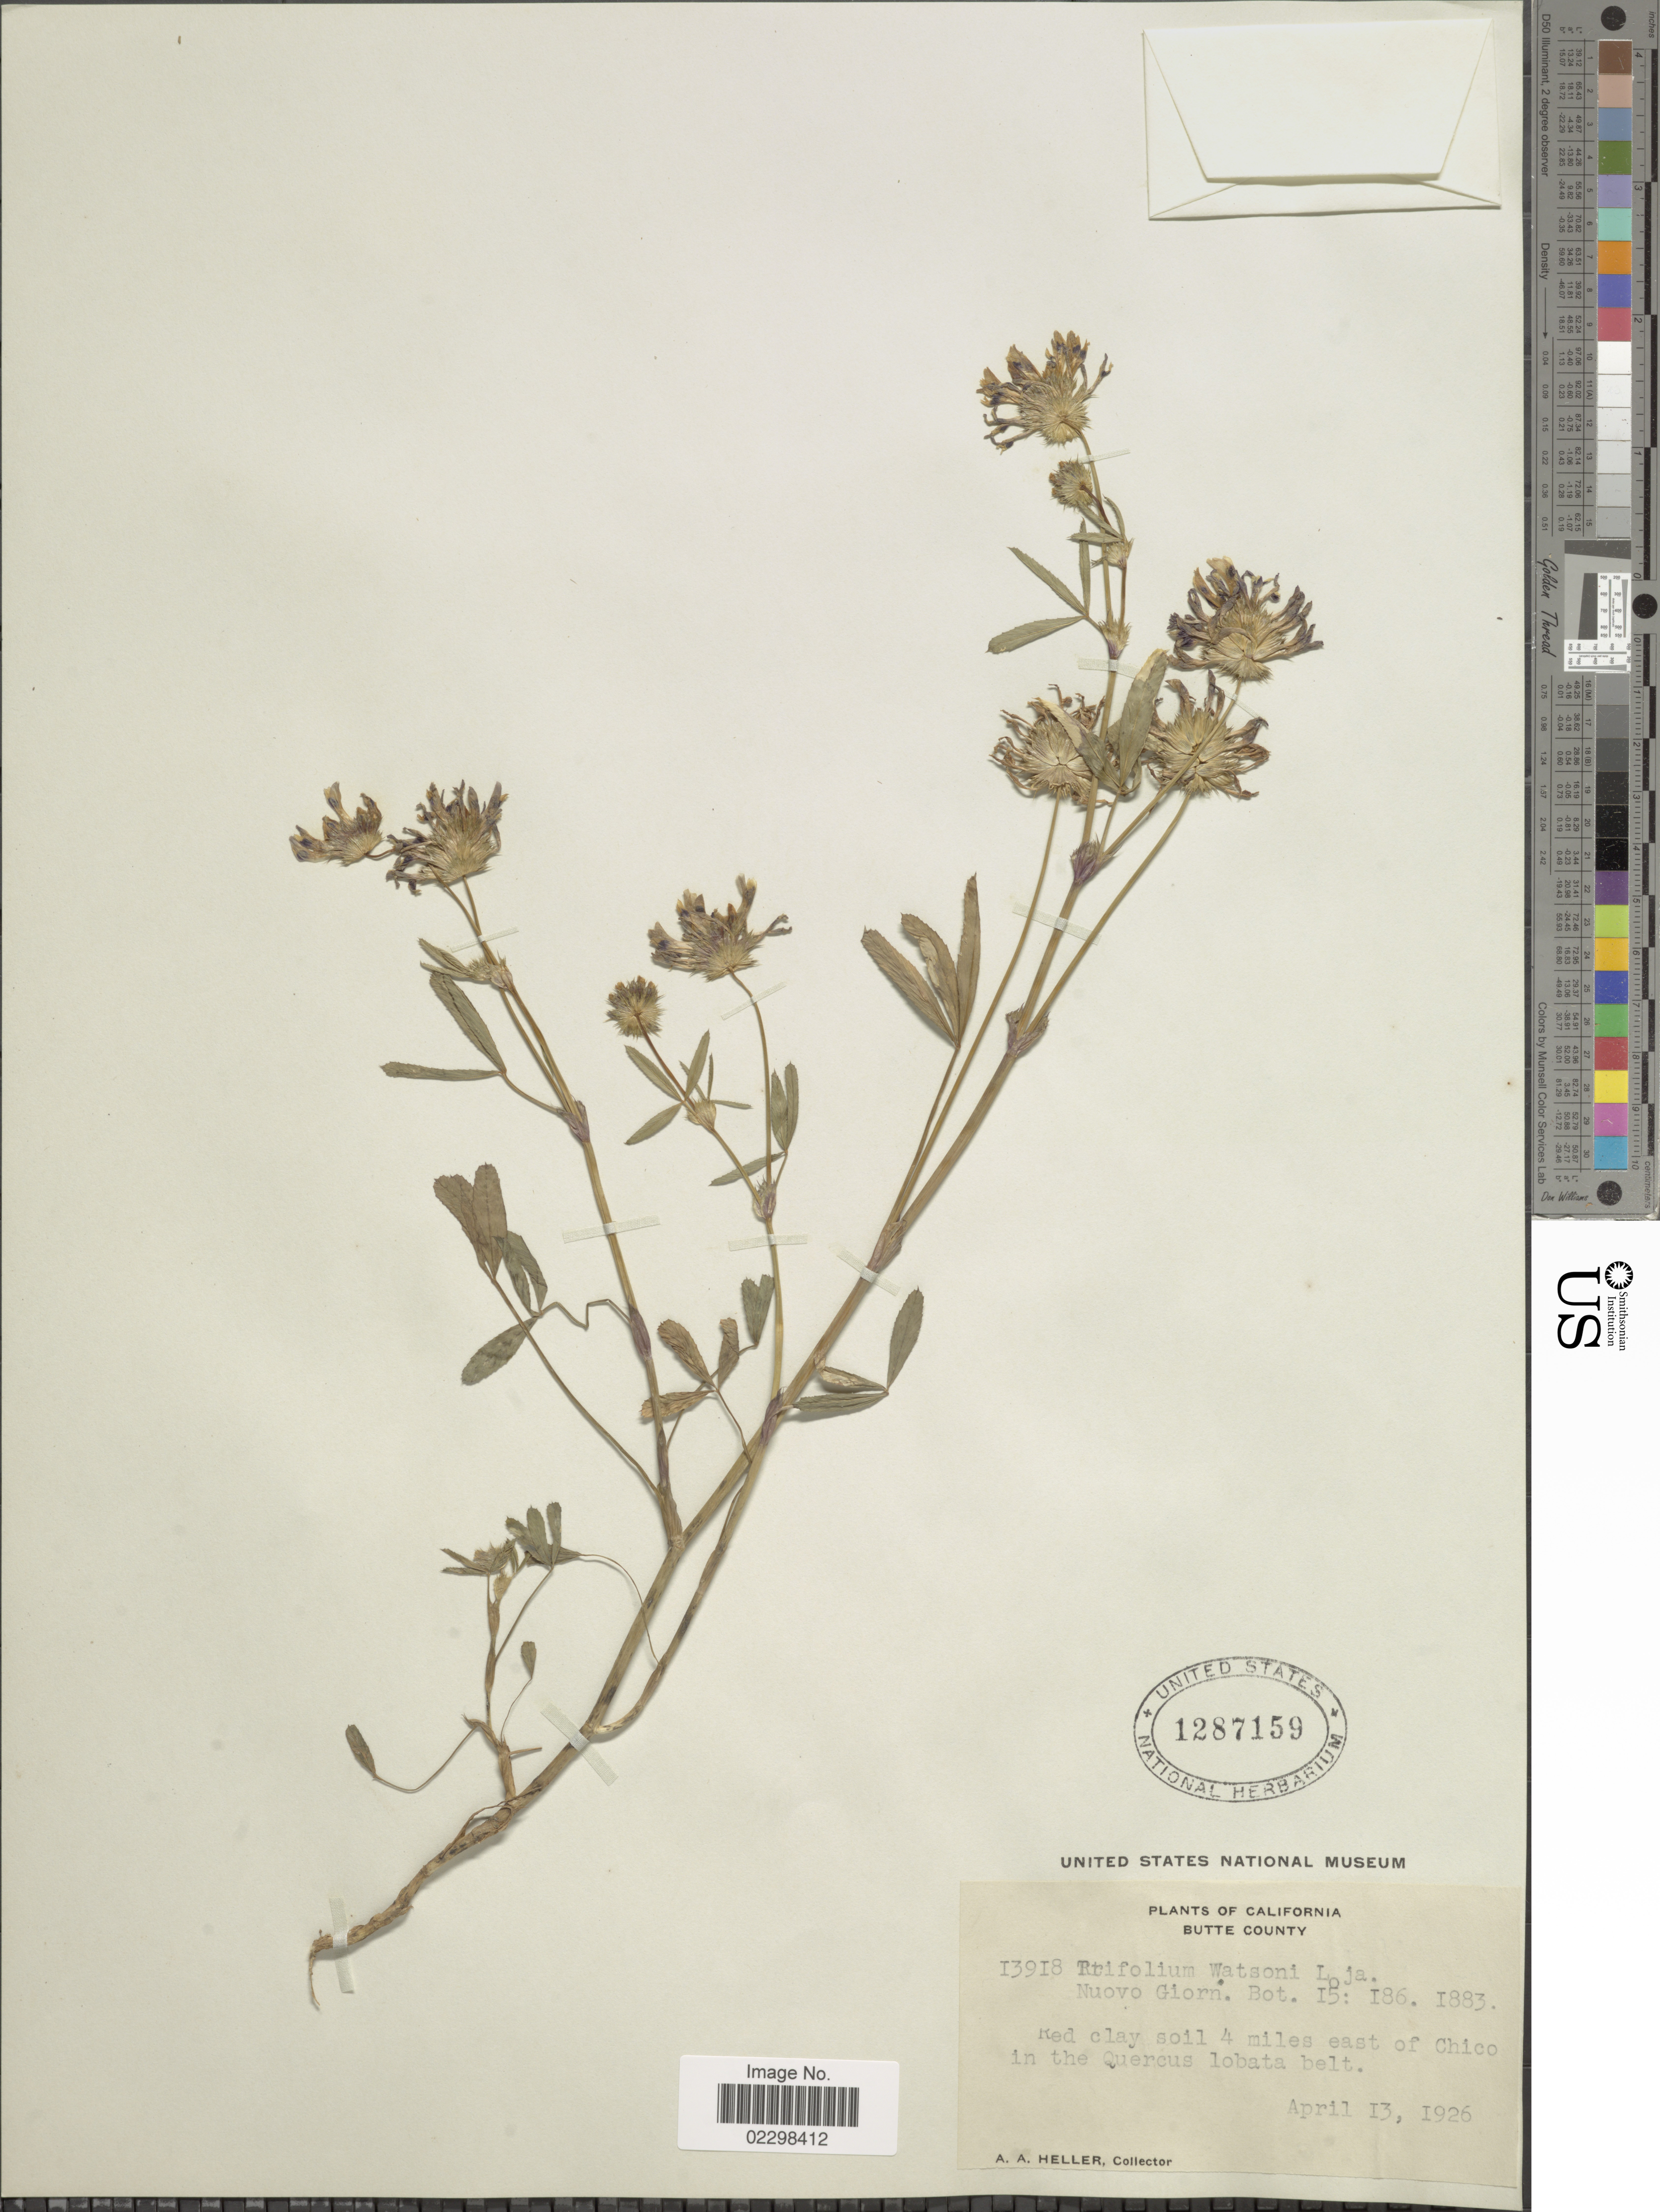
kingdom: Plantae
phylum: Tracheophyta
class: Magnoliopsida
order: Fabales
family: Fabaceae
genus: Trifolium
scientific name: Trifolium tridentatum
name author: Lindl.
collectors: A. A. Heller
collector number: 13918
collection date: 1926-04-13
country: United States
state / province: California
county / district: Butte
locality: Butte County, red clay soil 4 miles east of Chico in the Quercus Lobata belt.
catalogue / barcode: US 1287159